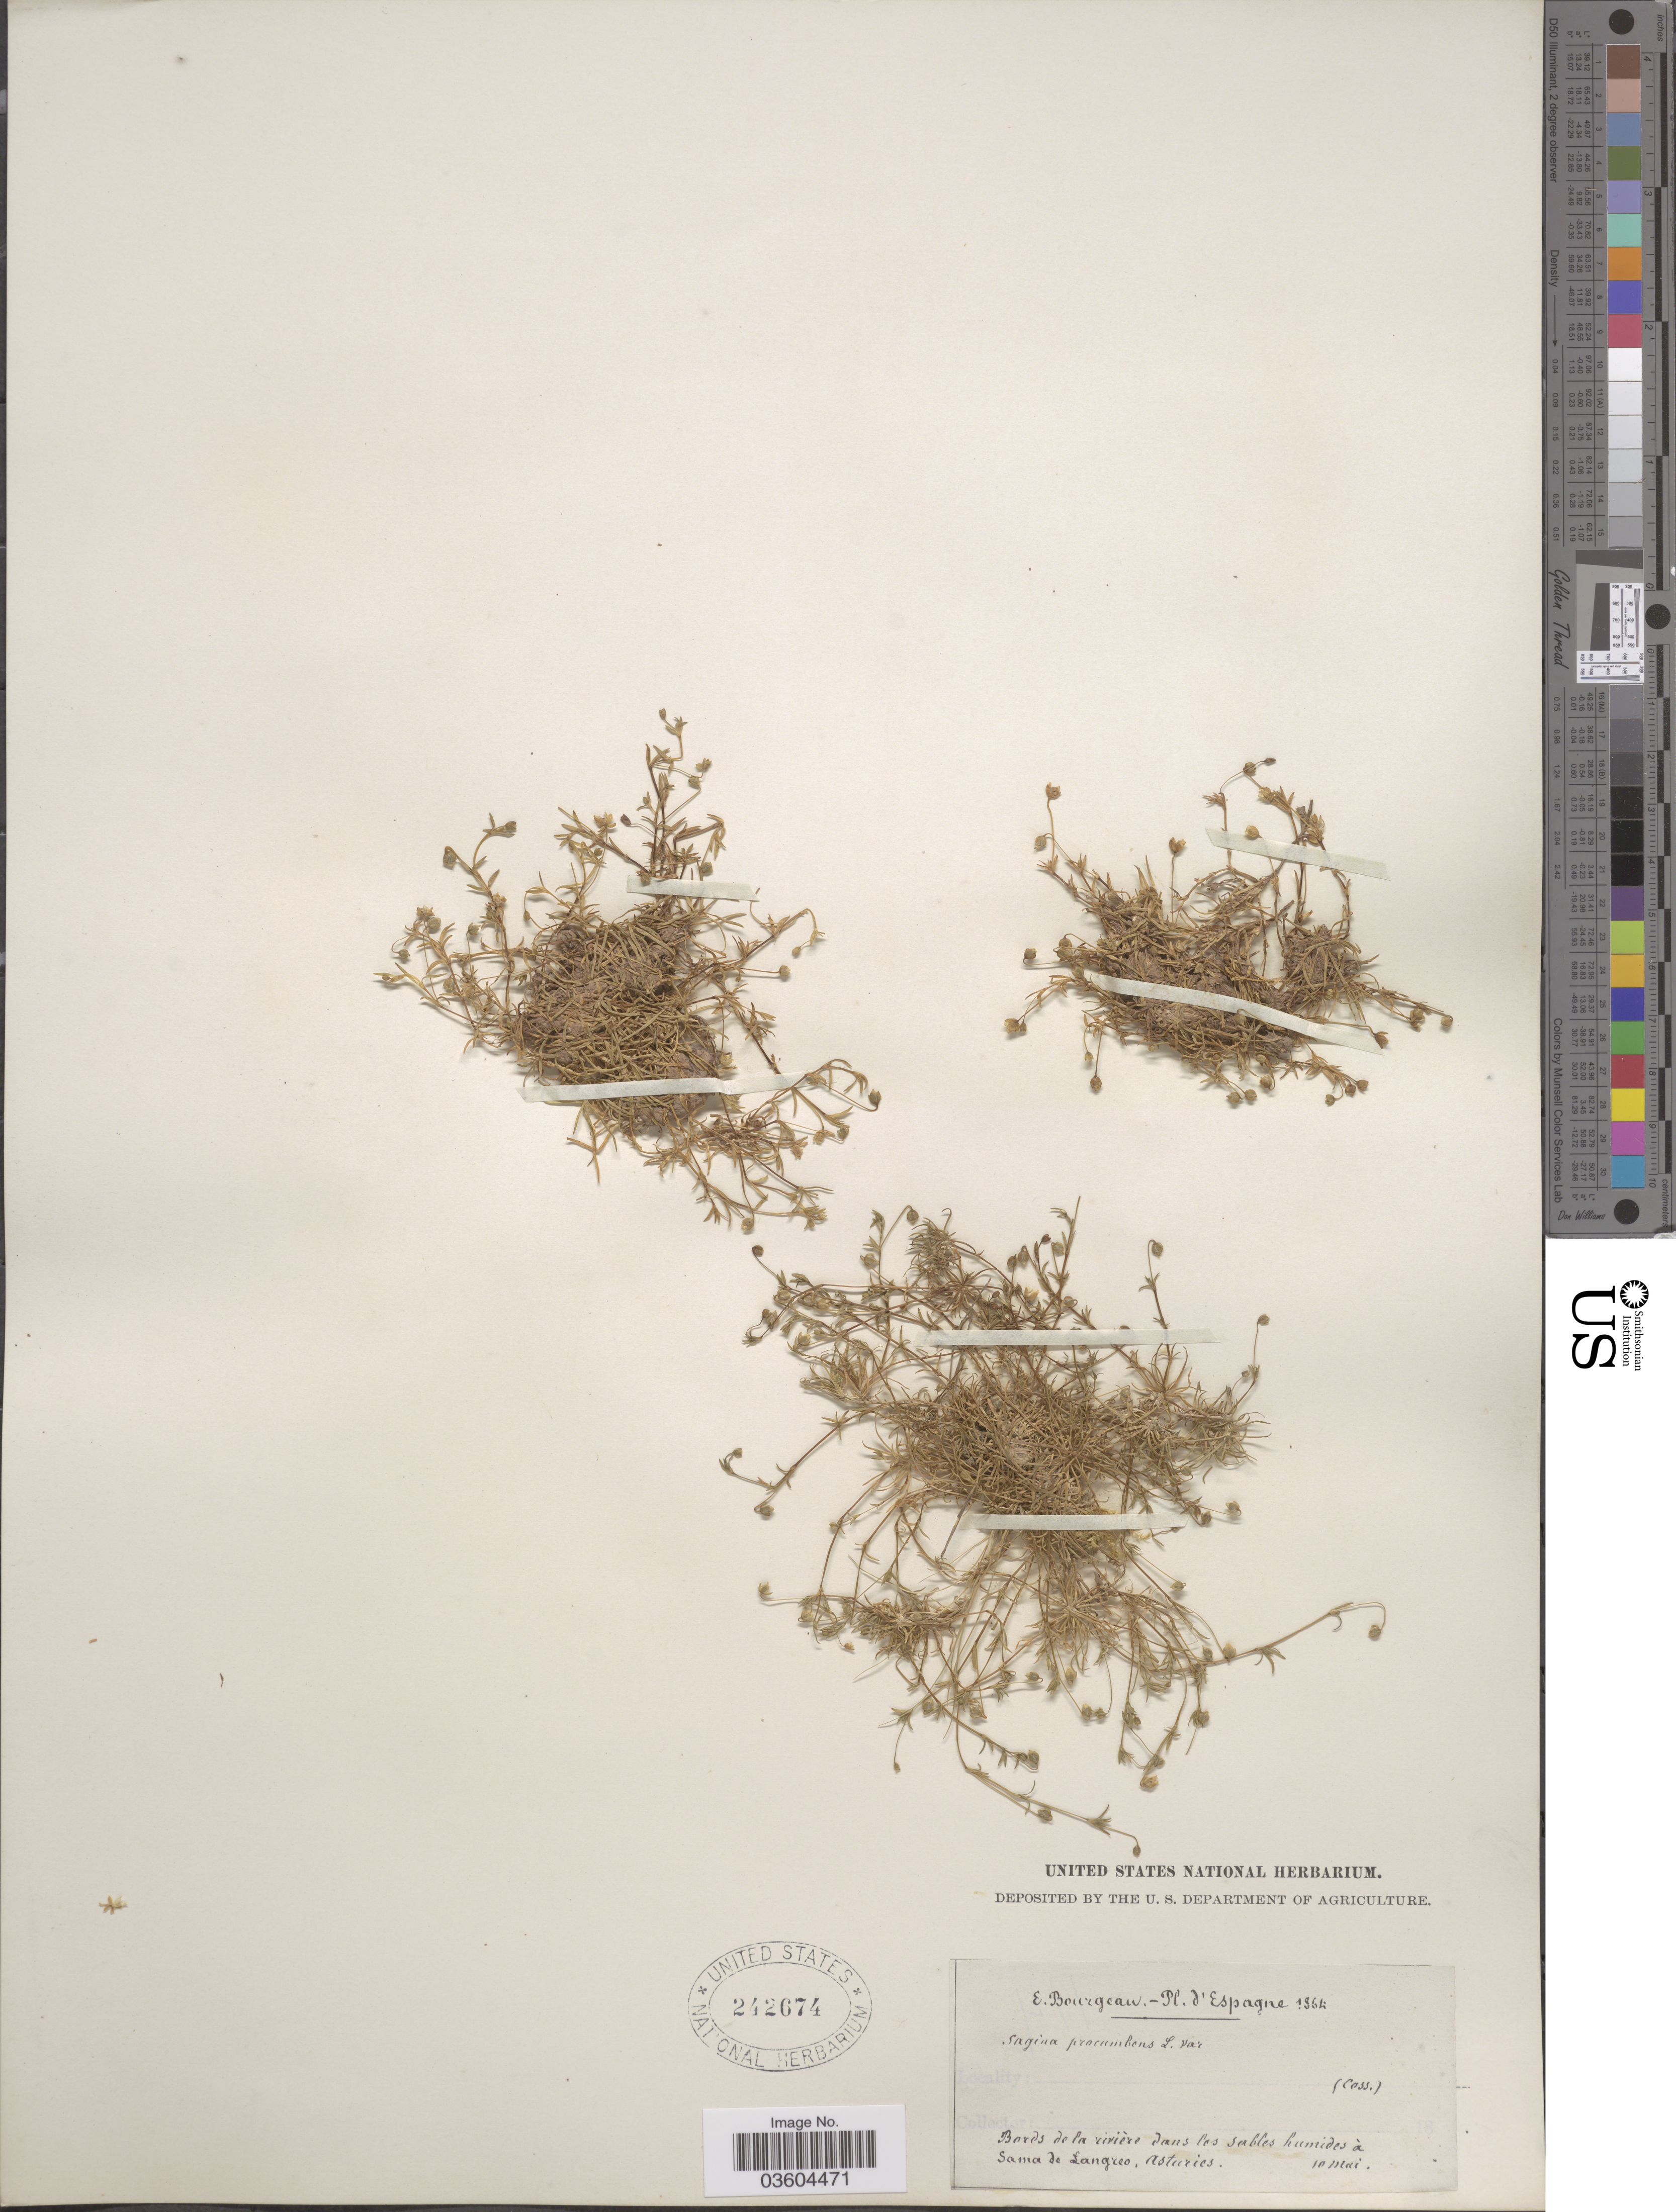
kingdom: Plantae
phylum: Tracheophyta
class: Magnoliopsida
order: Caryophyllales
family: Caryophyllaceae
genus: Sagina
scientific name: Sagina procumbens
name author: L.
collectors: E. Bourgeau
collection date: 1864-05-10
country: Spain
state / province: Principado de Asturias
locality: Espagne. Bords de la rivière dans los sables humides à Sama de Langreo, Asturies.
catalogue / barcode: US 242674